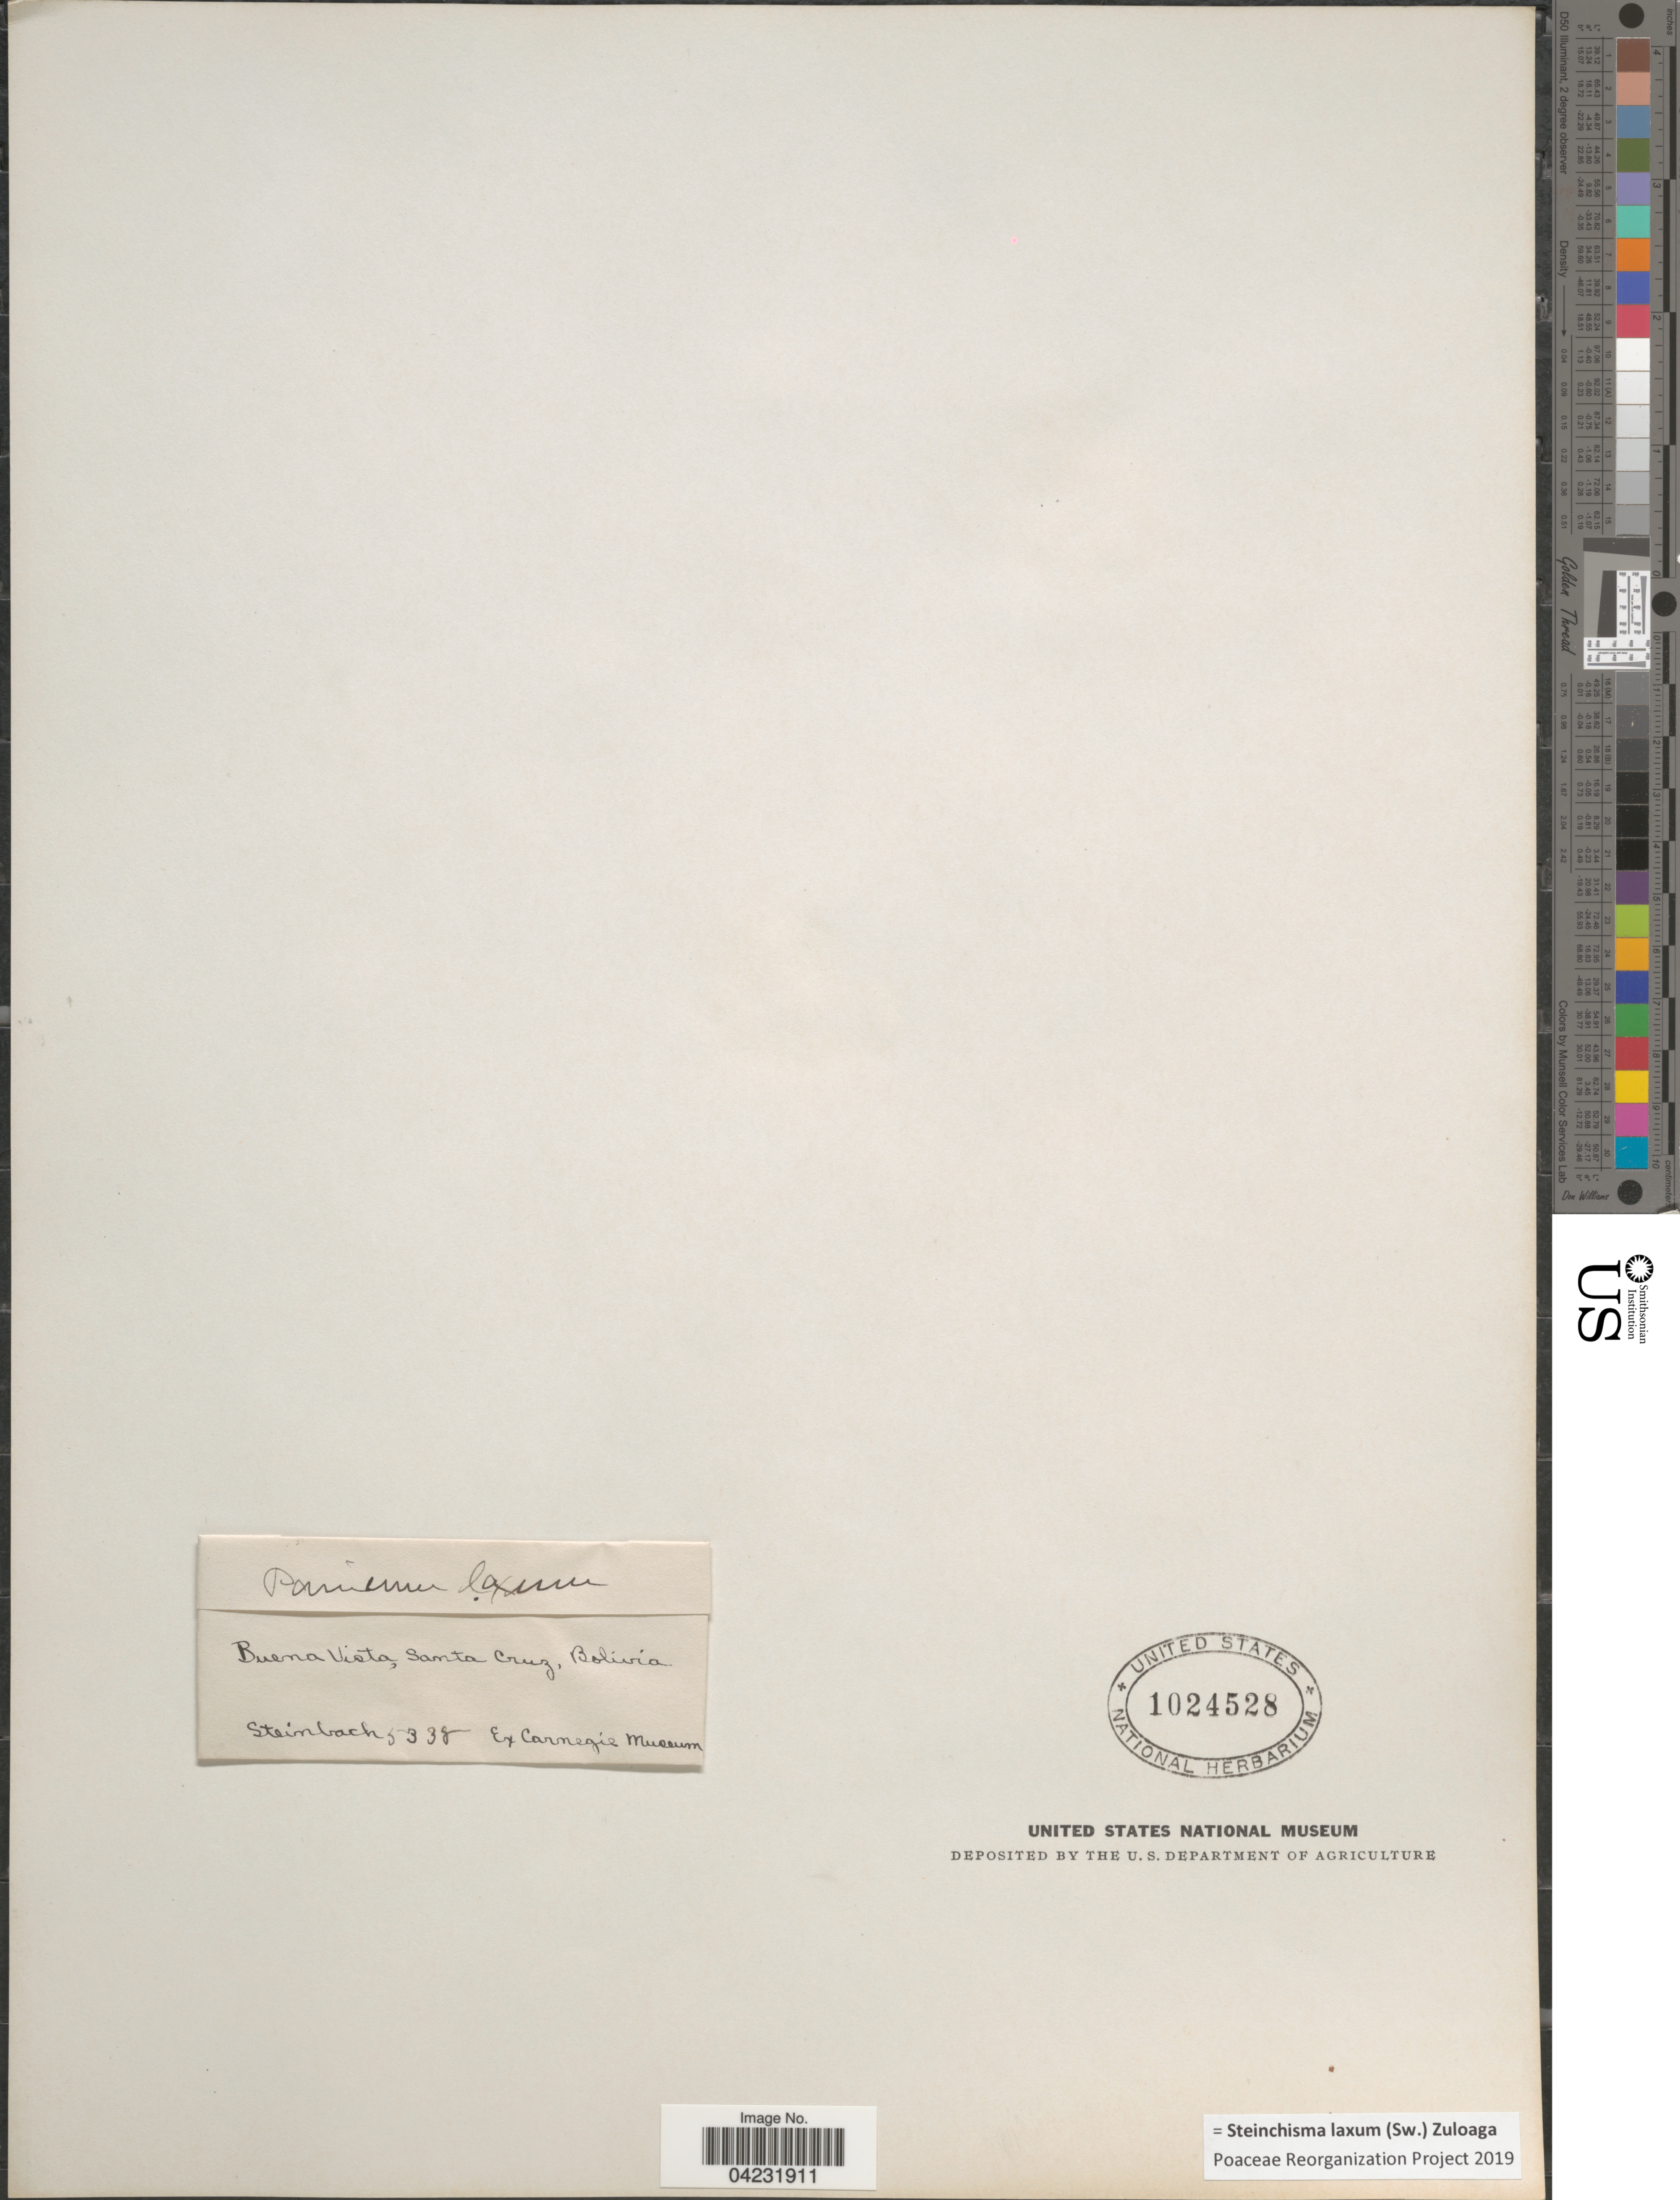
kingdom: Plantae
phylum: Tracheophyta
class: Liliopsida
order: Poales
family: Poaceae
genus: Steinchisma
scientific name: Steinchisma laxum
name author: (Sw.) Zuloaga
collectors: Steinbach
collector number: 5338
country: Bolivia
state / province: Santa Cruz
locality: Buena Vista.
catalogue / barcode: US 1024528